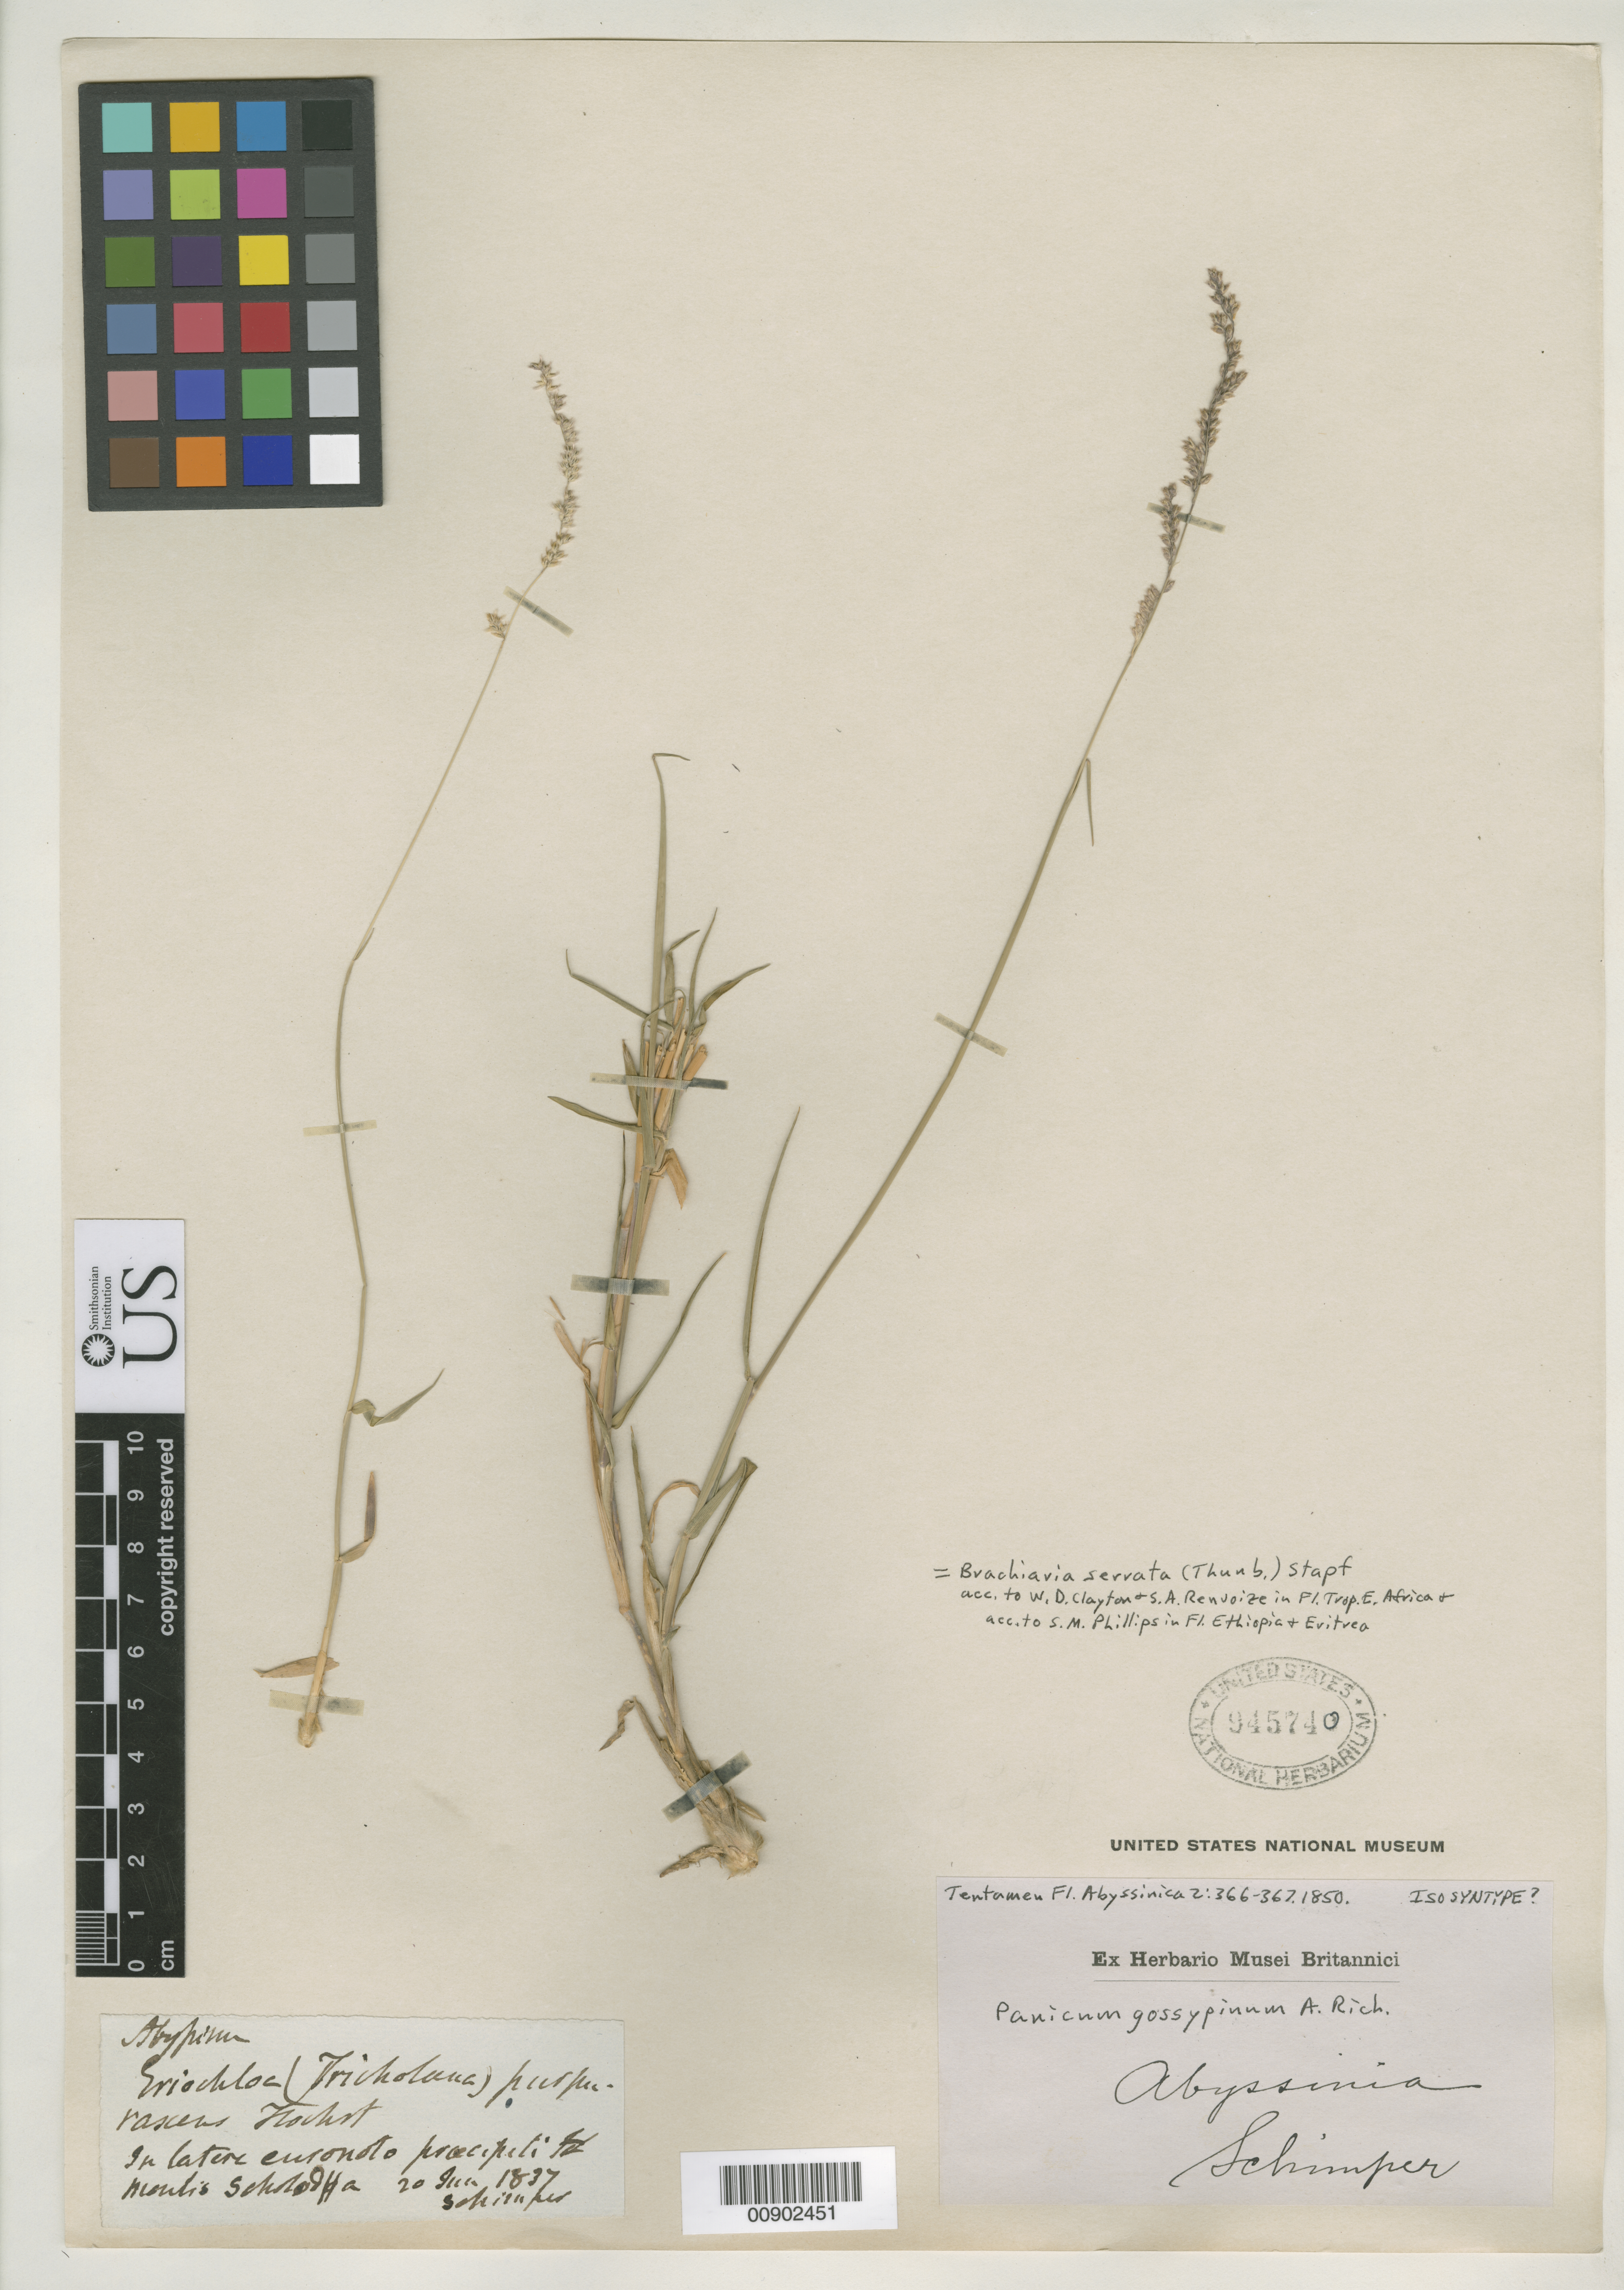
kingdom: Plantae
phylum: Tracheophyta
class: Liliopsida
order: Poales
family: Poaceae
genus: Panicum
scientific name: Panicum gossypinum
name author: A. Rich.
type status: Isosyntype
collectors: G. W. Schimper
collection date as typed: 20 Jun 1837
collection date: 1837-06-20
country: Ethiopia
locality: In latere euronoto praecipiti montis Scholoda [protologue, "Crescit in latere Euronoto, et medio montis Selleuda prope Adoua, mense Junio"]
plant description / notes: Later homonym of Panicum gossipinum Hook.f. & Arn. (1841). Currently accepted name as cited by Clayton & Renvoize in Fl. Trop. E. Africa (1982) & Phillips in Fl. Ethiopia & Eritrea (1995).; Protologue cites "sect. I, no. 175".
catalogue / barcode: US 945740